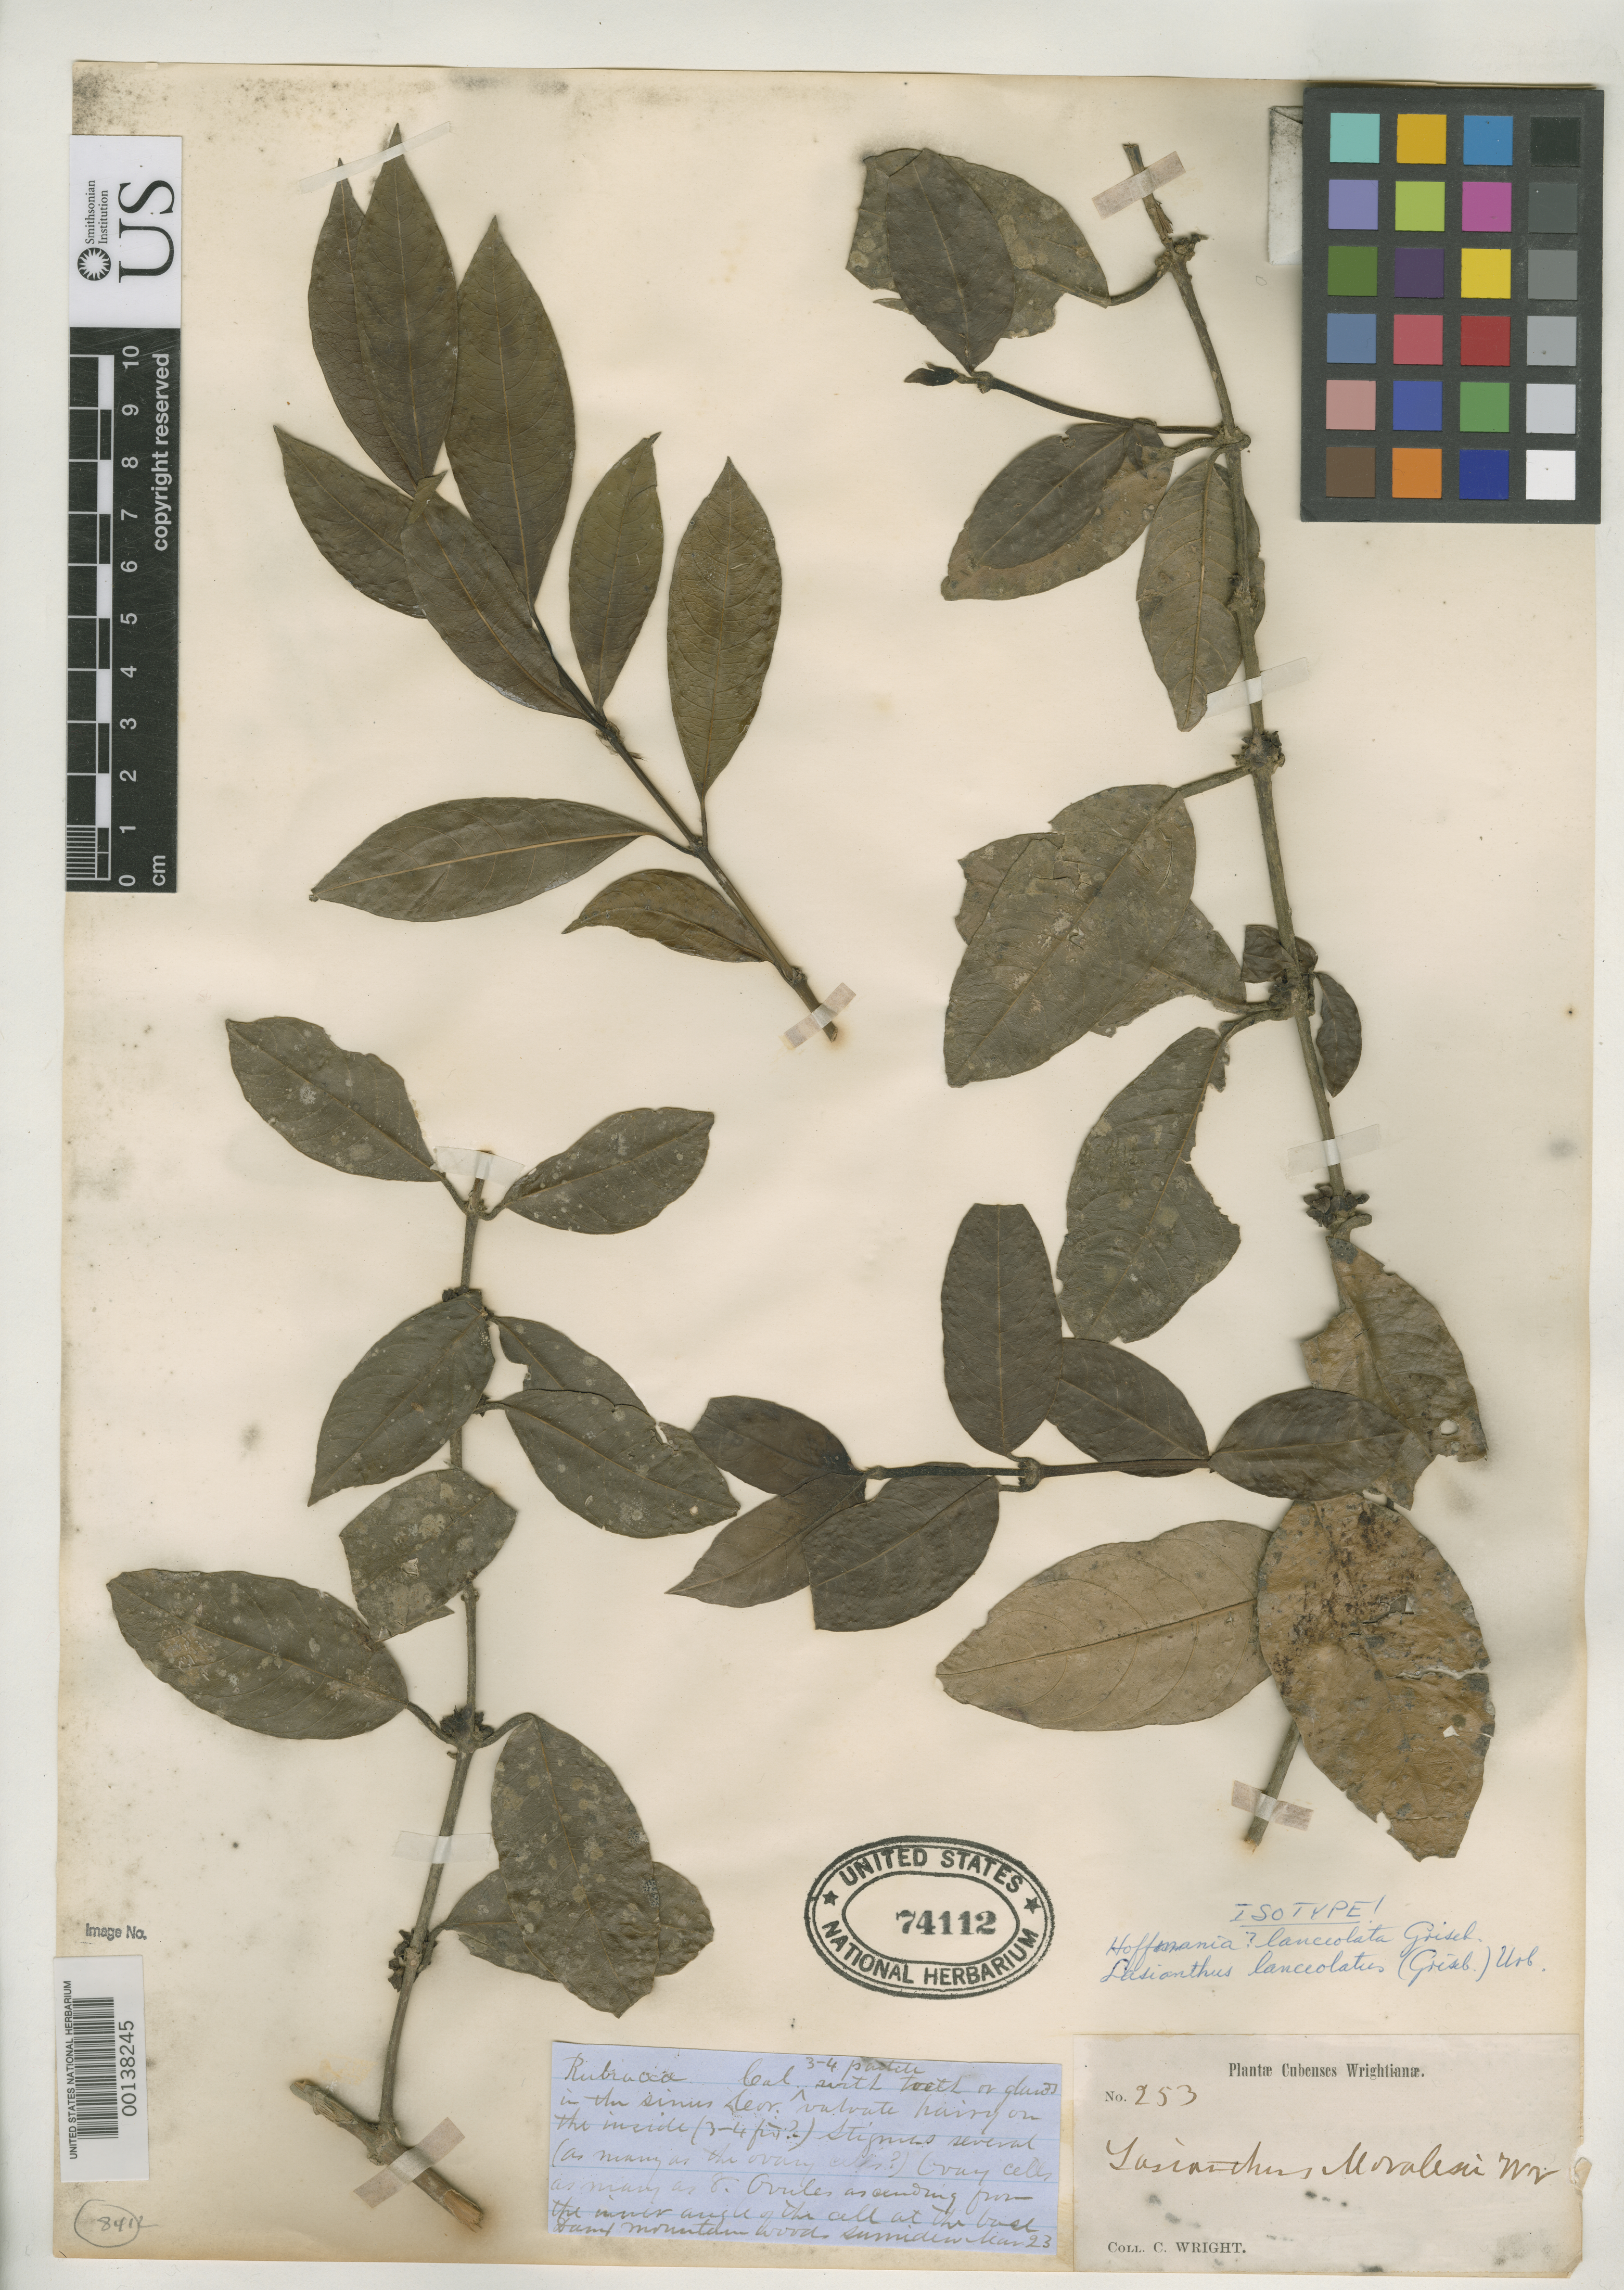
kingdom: Plantae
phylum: Tracheophyta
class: Magnoliopsida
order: Gentianales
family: Rubiaceae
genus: Hoffmannia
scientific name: Hoffmannia lanceolata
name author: Griseb.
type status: Isotype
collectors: C. Wright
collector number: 253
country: Cuba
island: Greater Antilles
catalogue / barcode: US 74112